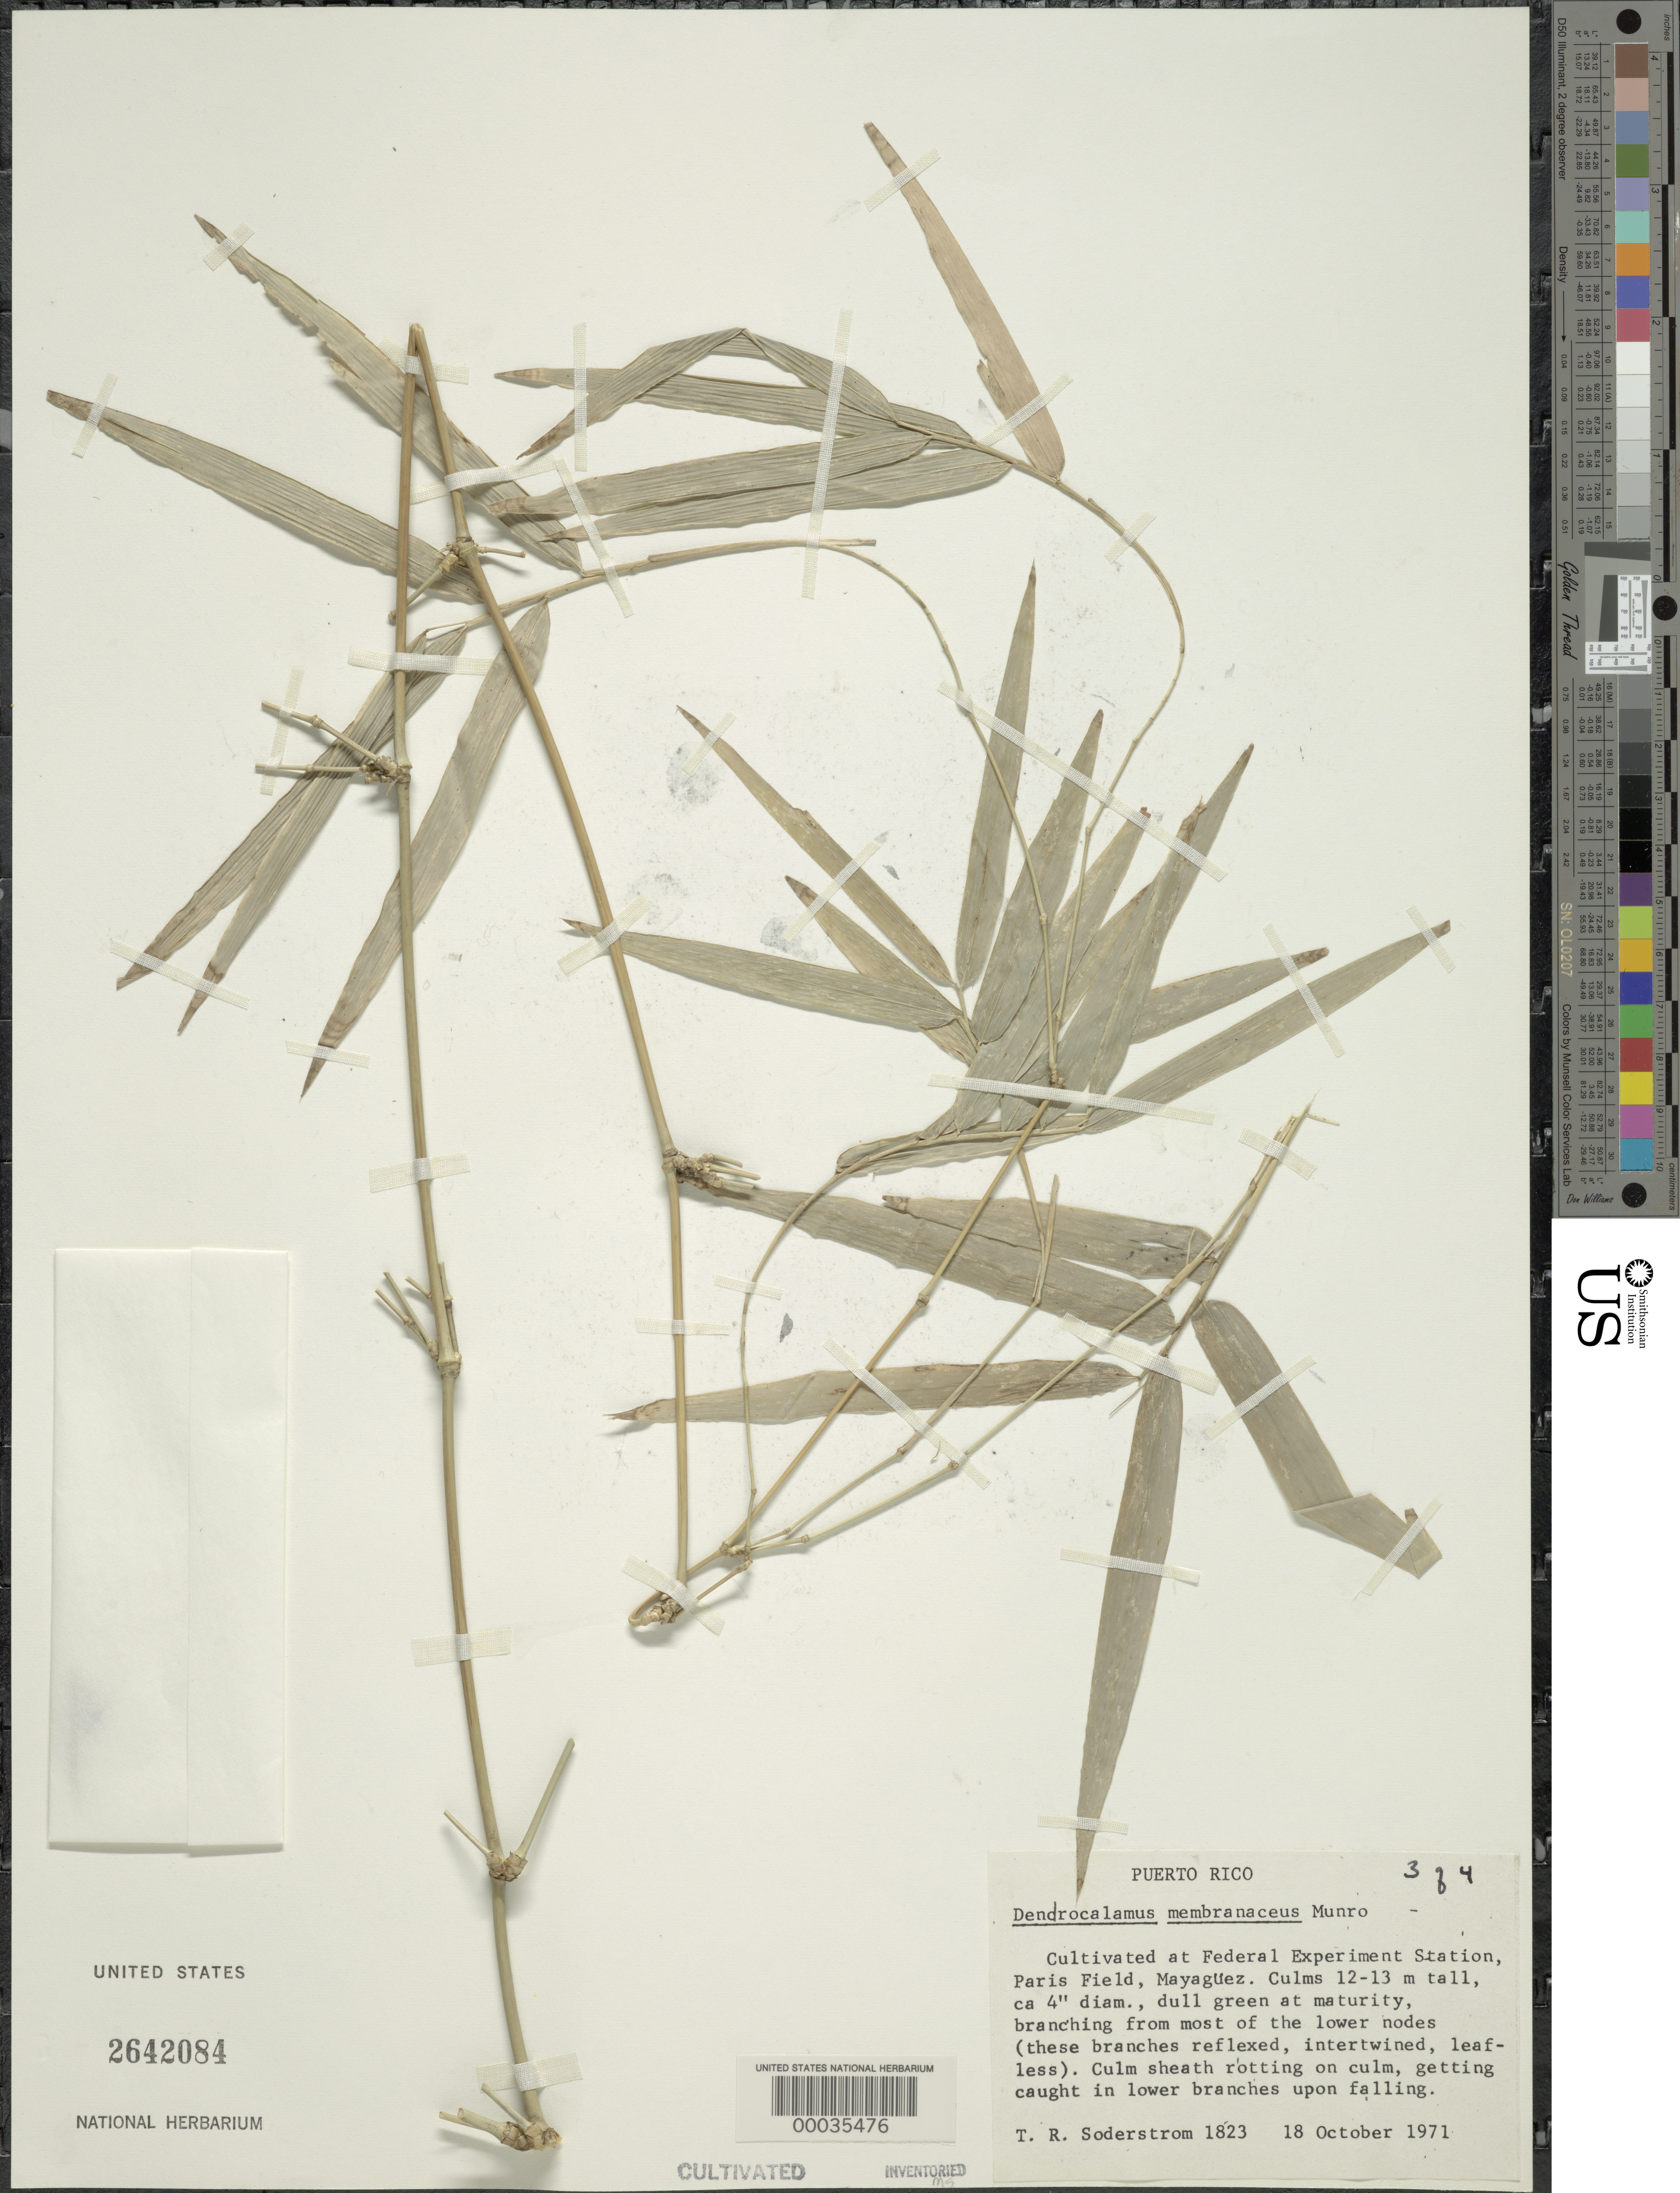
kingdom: Plantae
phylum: Tracheophyta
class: Liliopsida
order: Poales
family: Poaceae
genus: Dendrocalamus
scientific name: Dendrocalamus membranaceus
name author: Munro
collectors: T. R. Soderstrom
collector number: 1823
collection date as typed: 18 Oct 1971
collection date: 1971-10-18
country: Puerto Rico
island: Greater Antilles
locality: Federal experimental station, paris field-mayaguez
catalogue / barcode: US 2642084